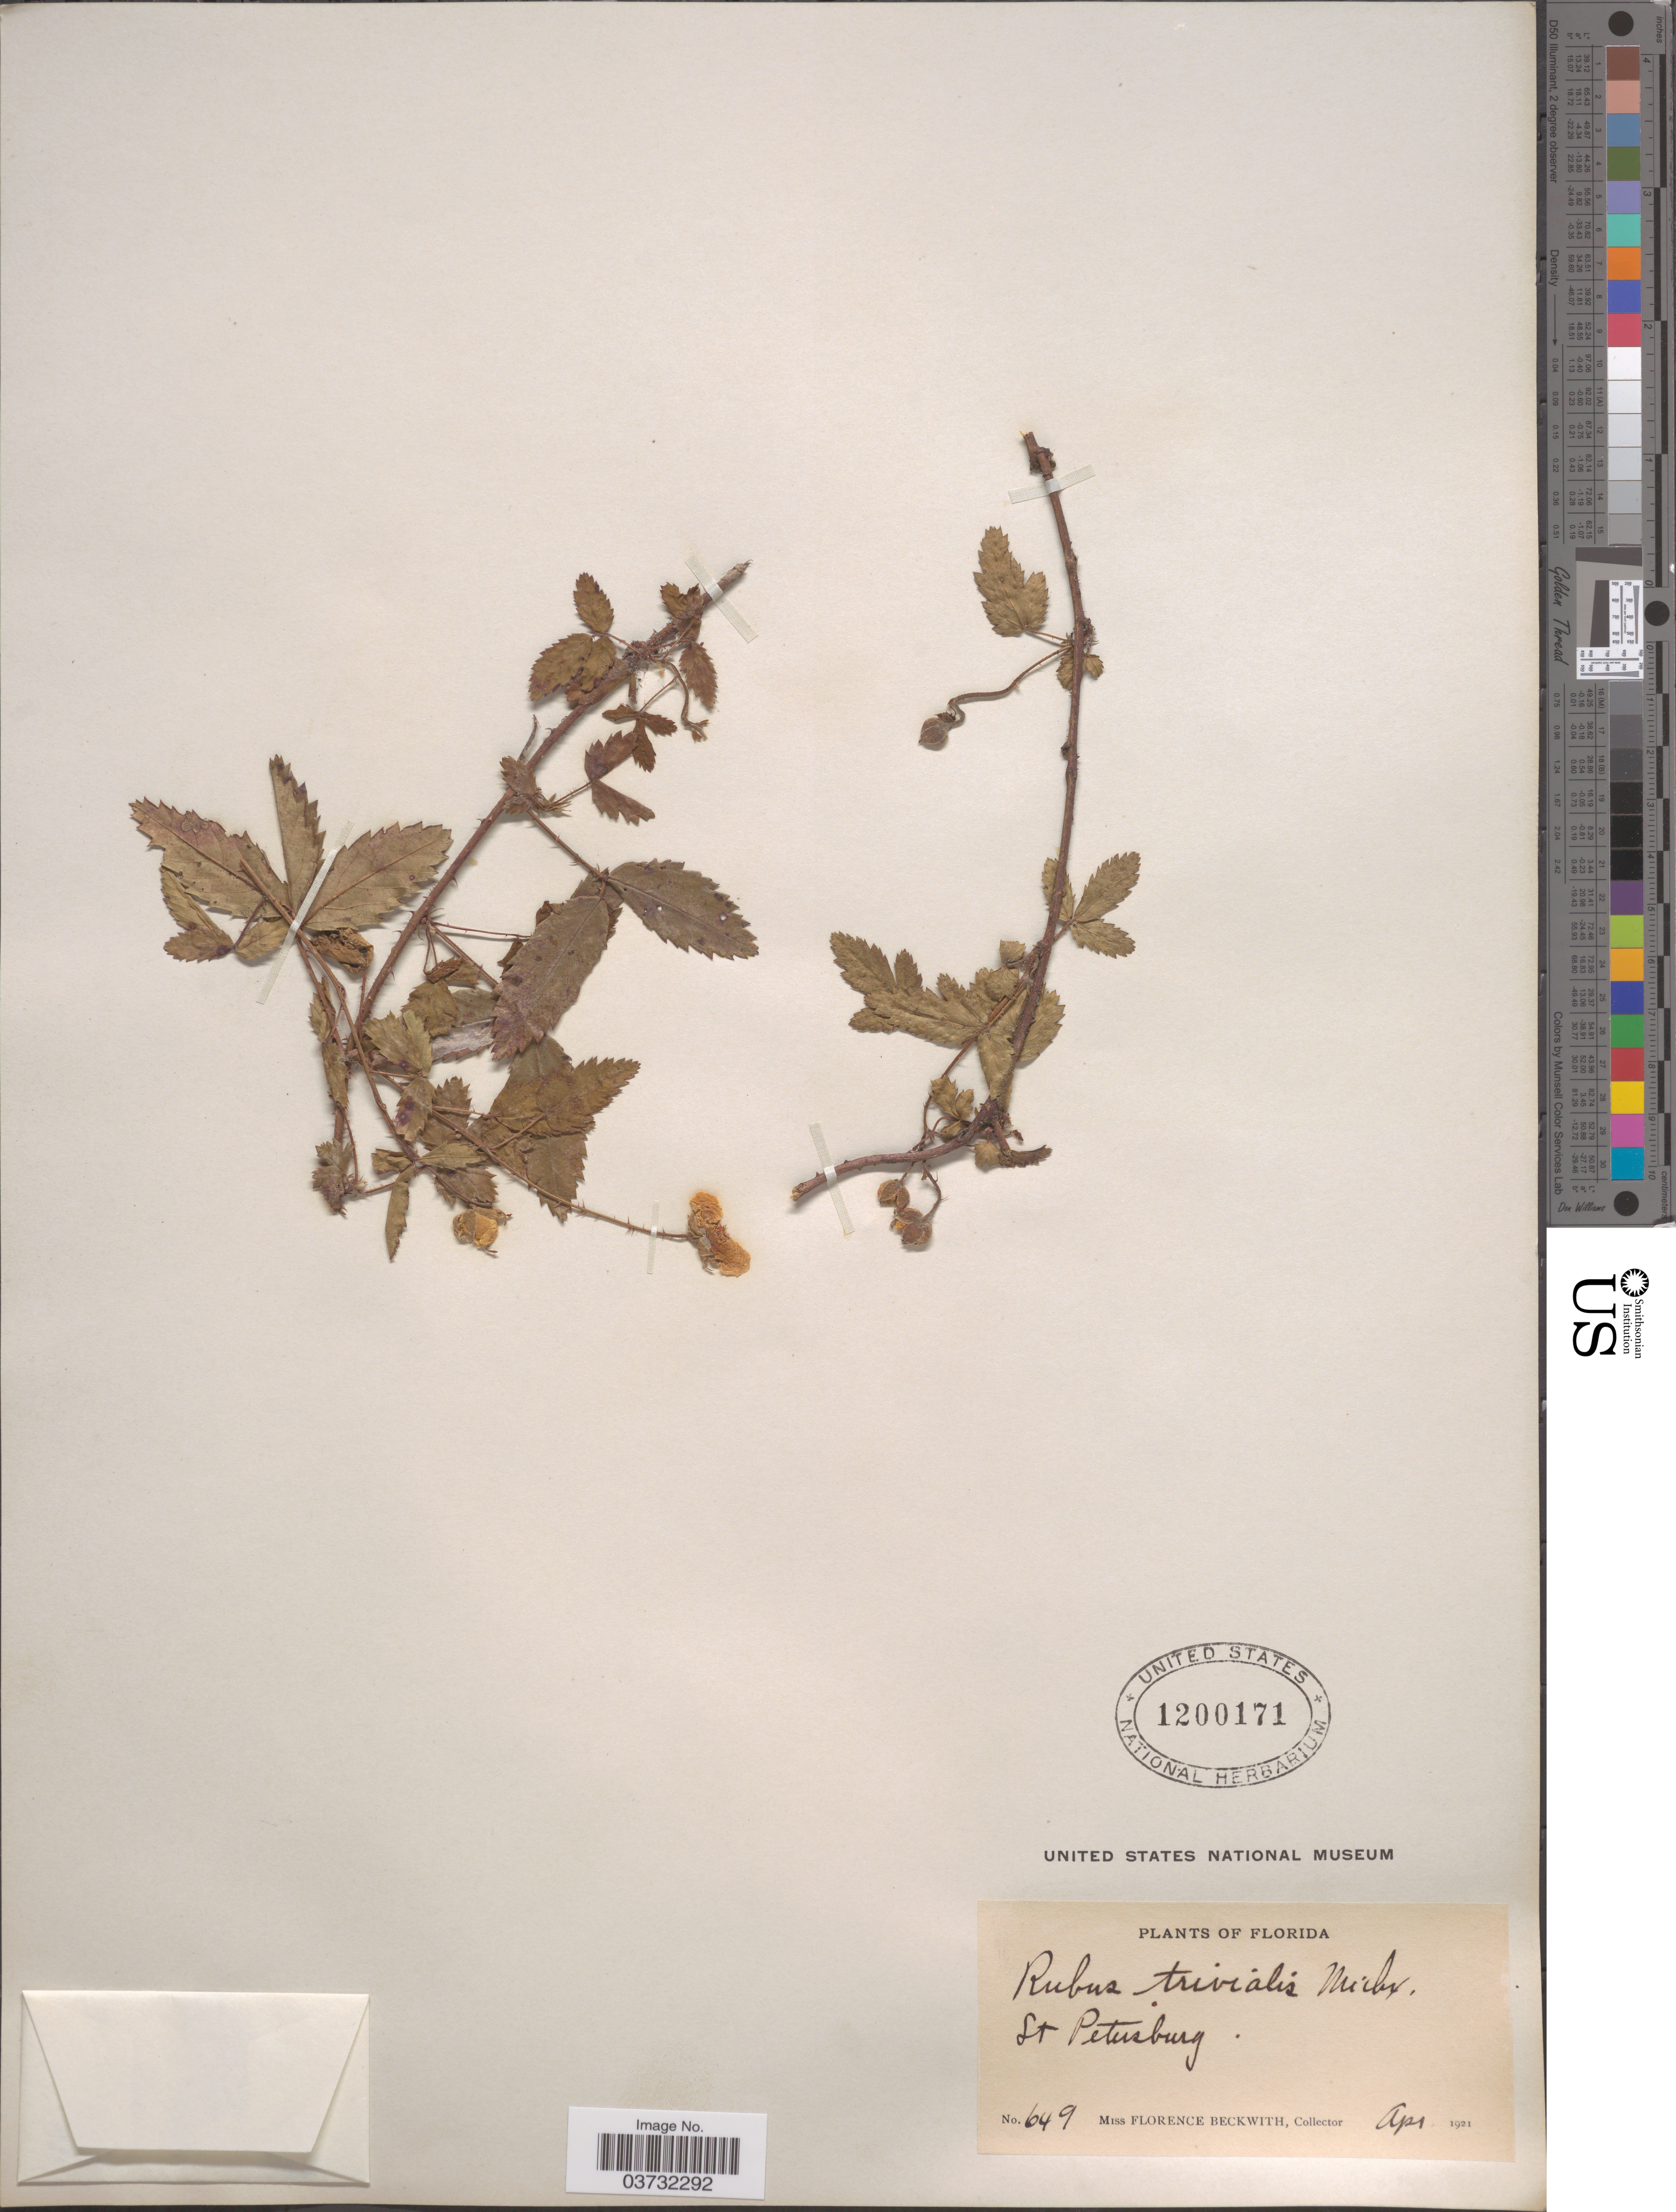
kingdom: Plantae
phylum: Tracheophyta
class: Magnoliopsida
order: Rosales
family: Rosaceae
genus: Rubus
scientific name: Rubus trivialis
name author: Michx.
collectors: F. Beckwith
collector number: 549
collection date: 1921-04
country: United States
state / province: Florida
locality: St Petersburg.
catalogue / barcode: US 1200171